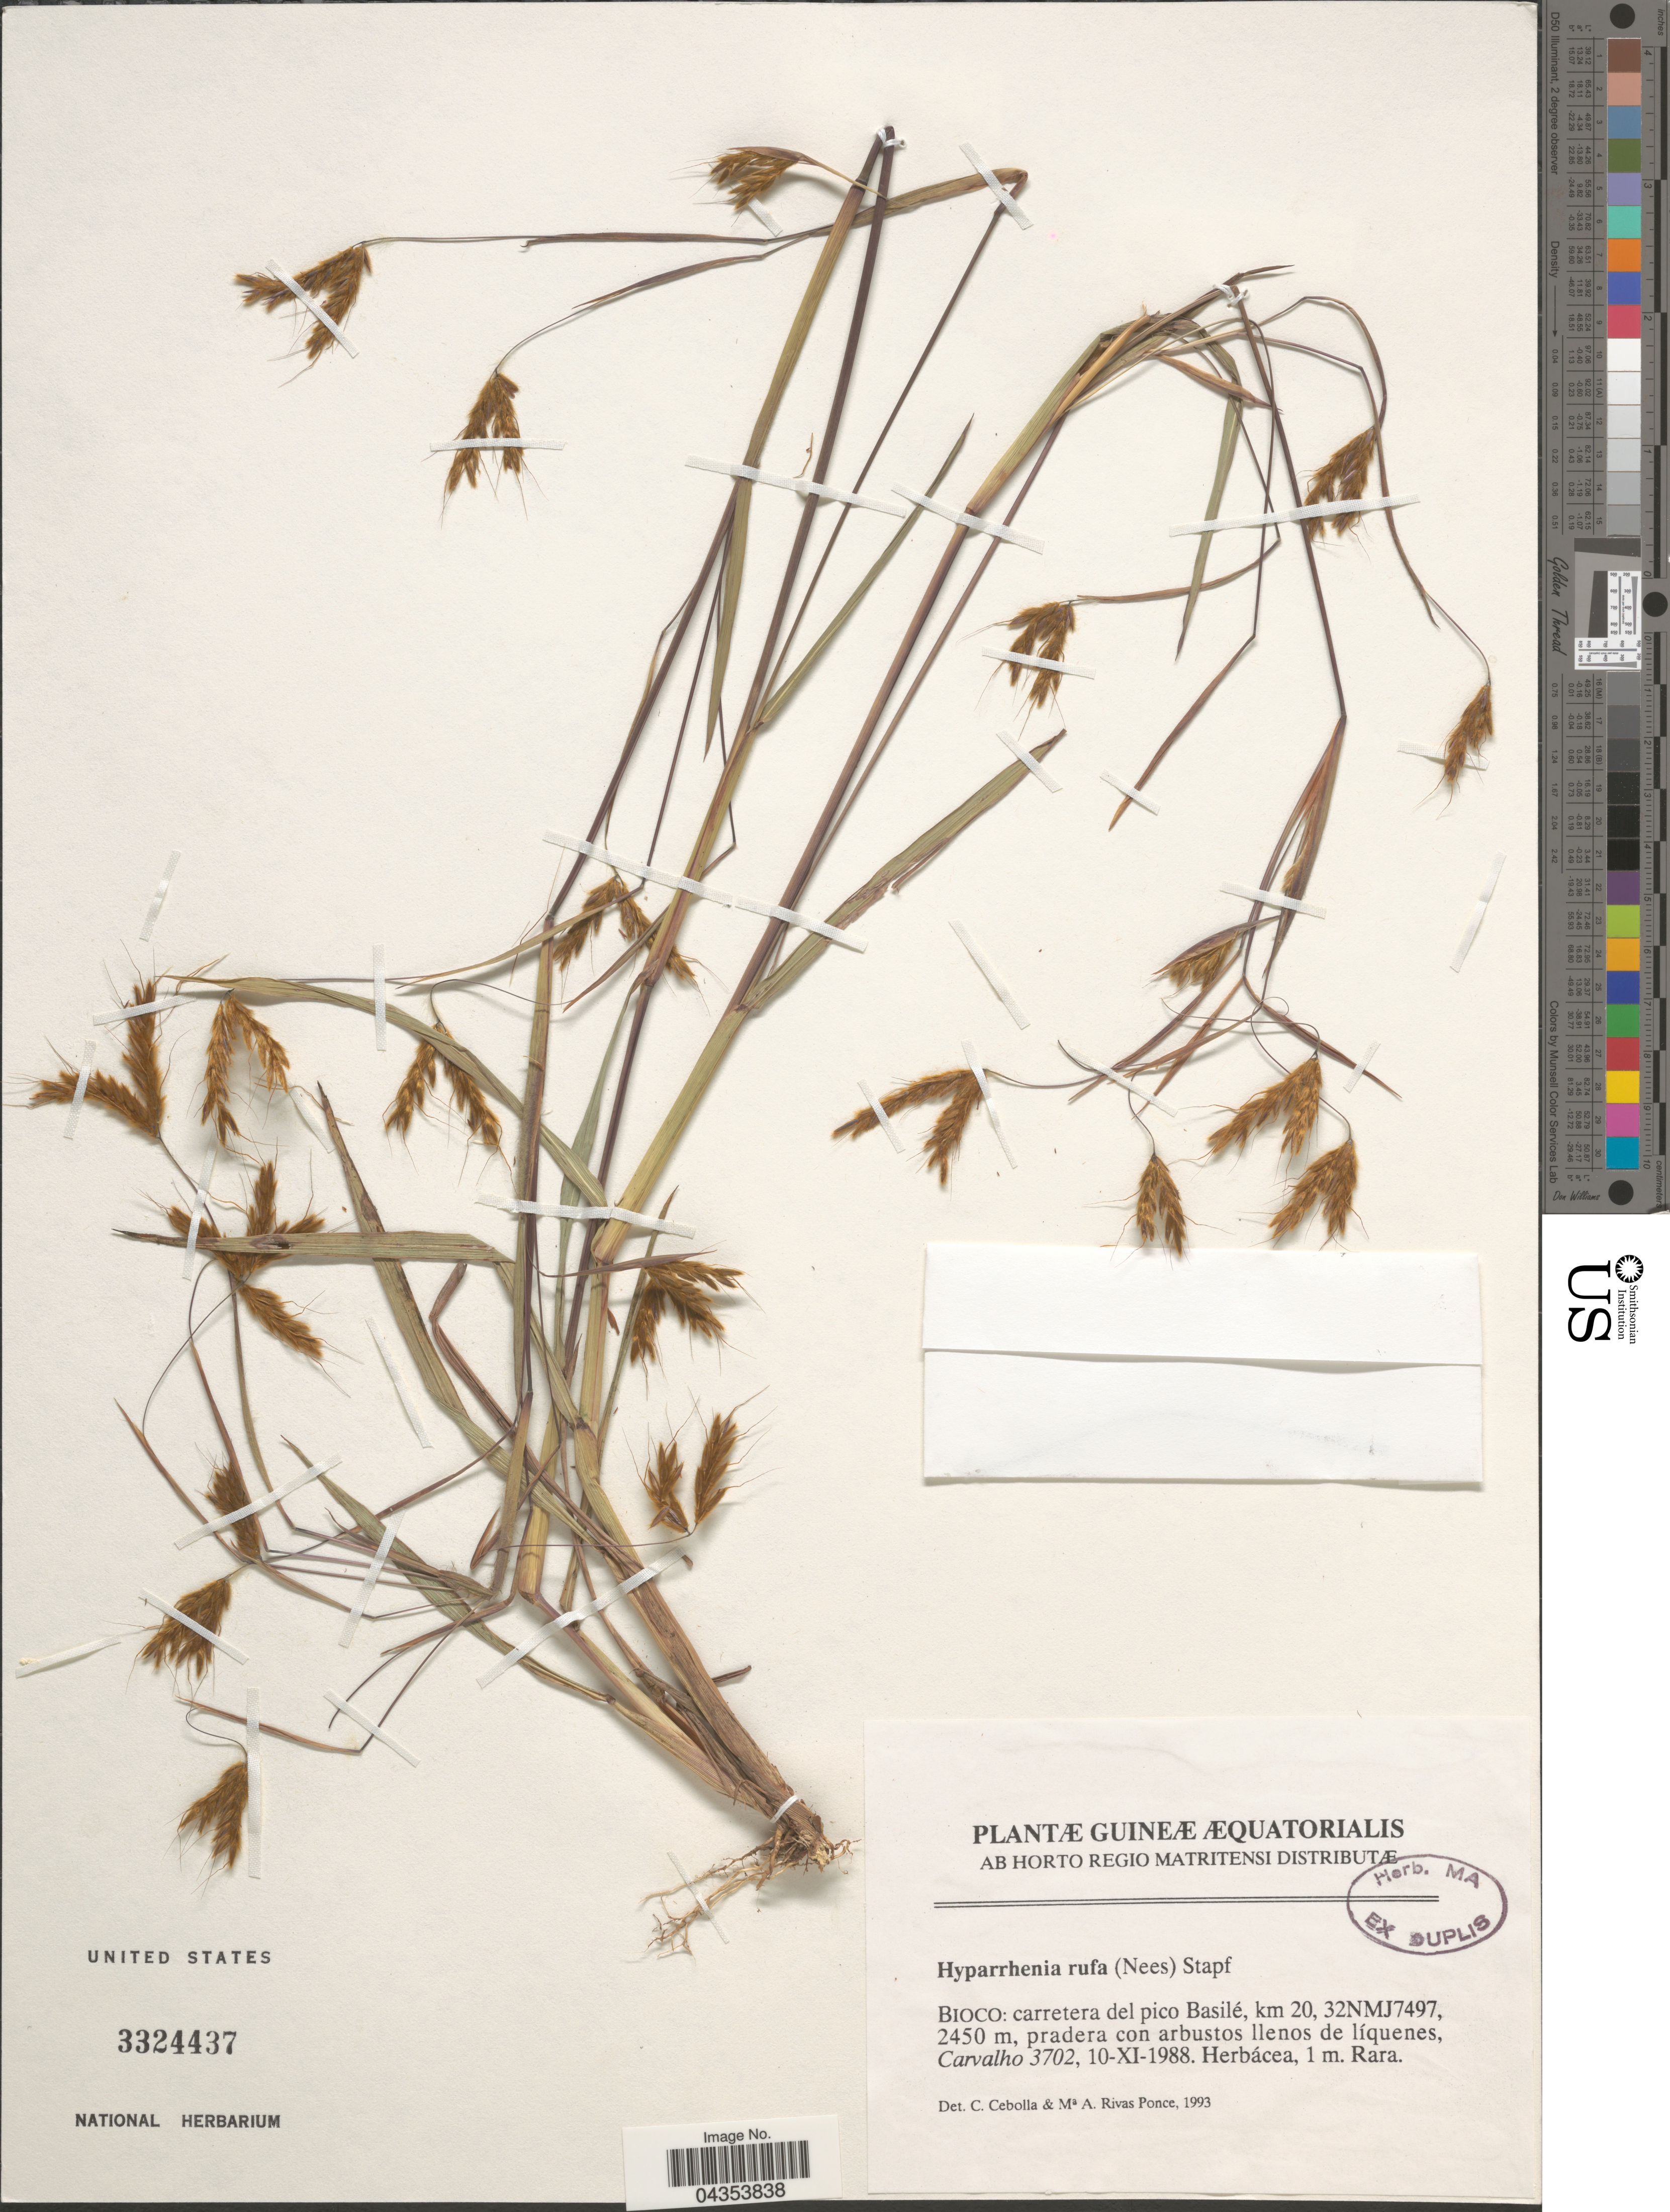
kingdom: Plantae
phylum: Tracheophyta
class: Liliopsida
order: Poales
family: Poaceae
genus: Hyparrhenia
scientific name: Hyparrhenia rufa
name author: (Nees) Stapf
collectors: Carvalho, --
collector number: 3702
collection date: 1988-11-10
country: Ecuador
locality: Bioco: carretera del pico Basilé, km 20, 32NMJ7497.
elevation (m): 2450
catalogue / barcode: US 3324437